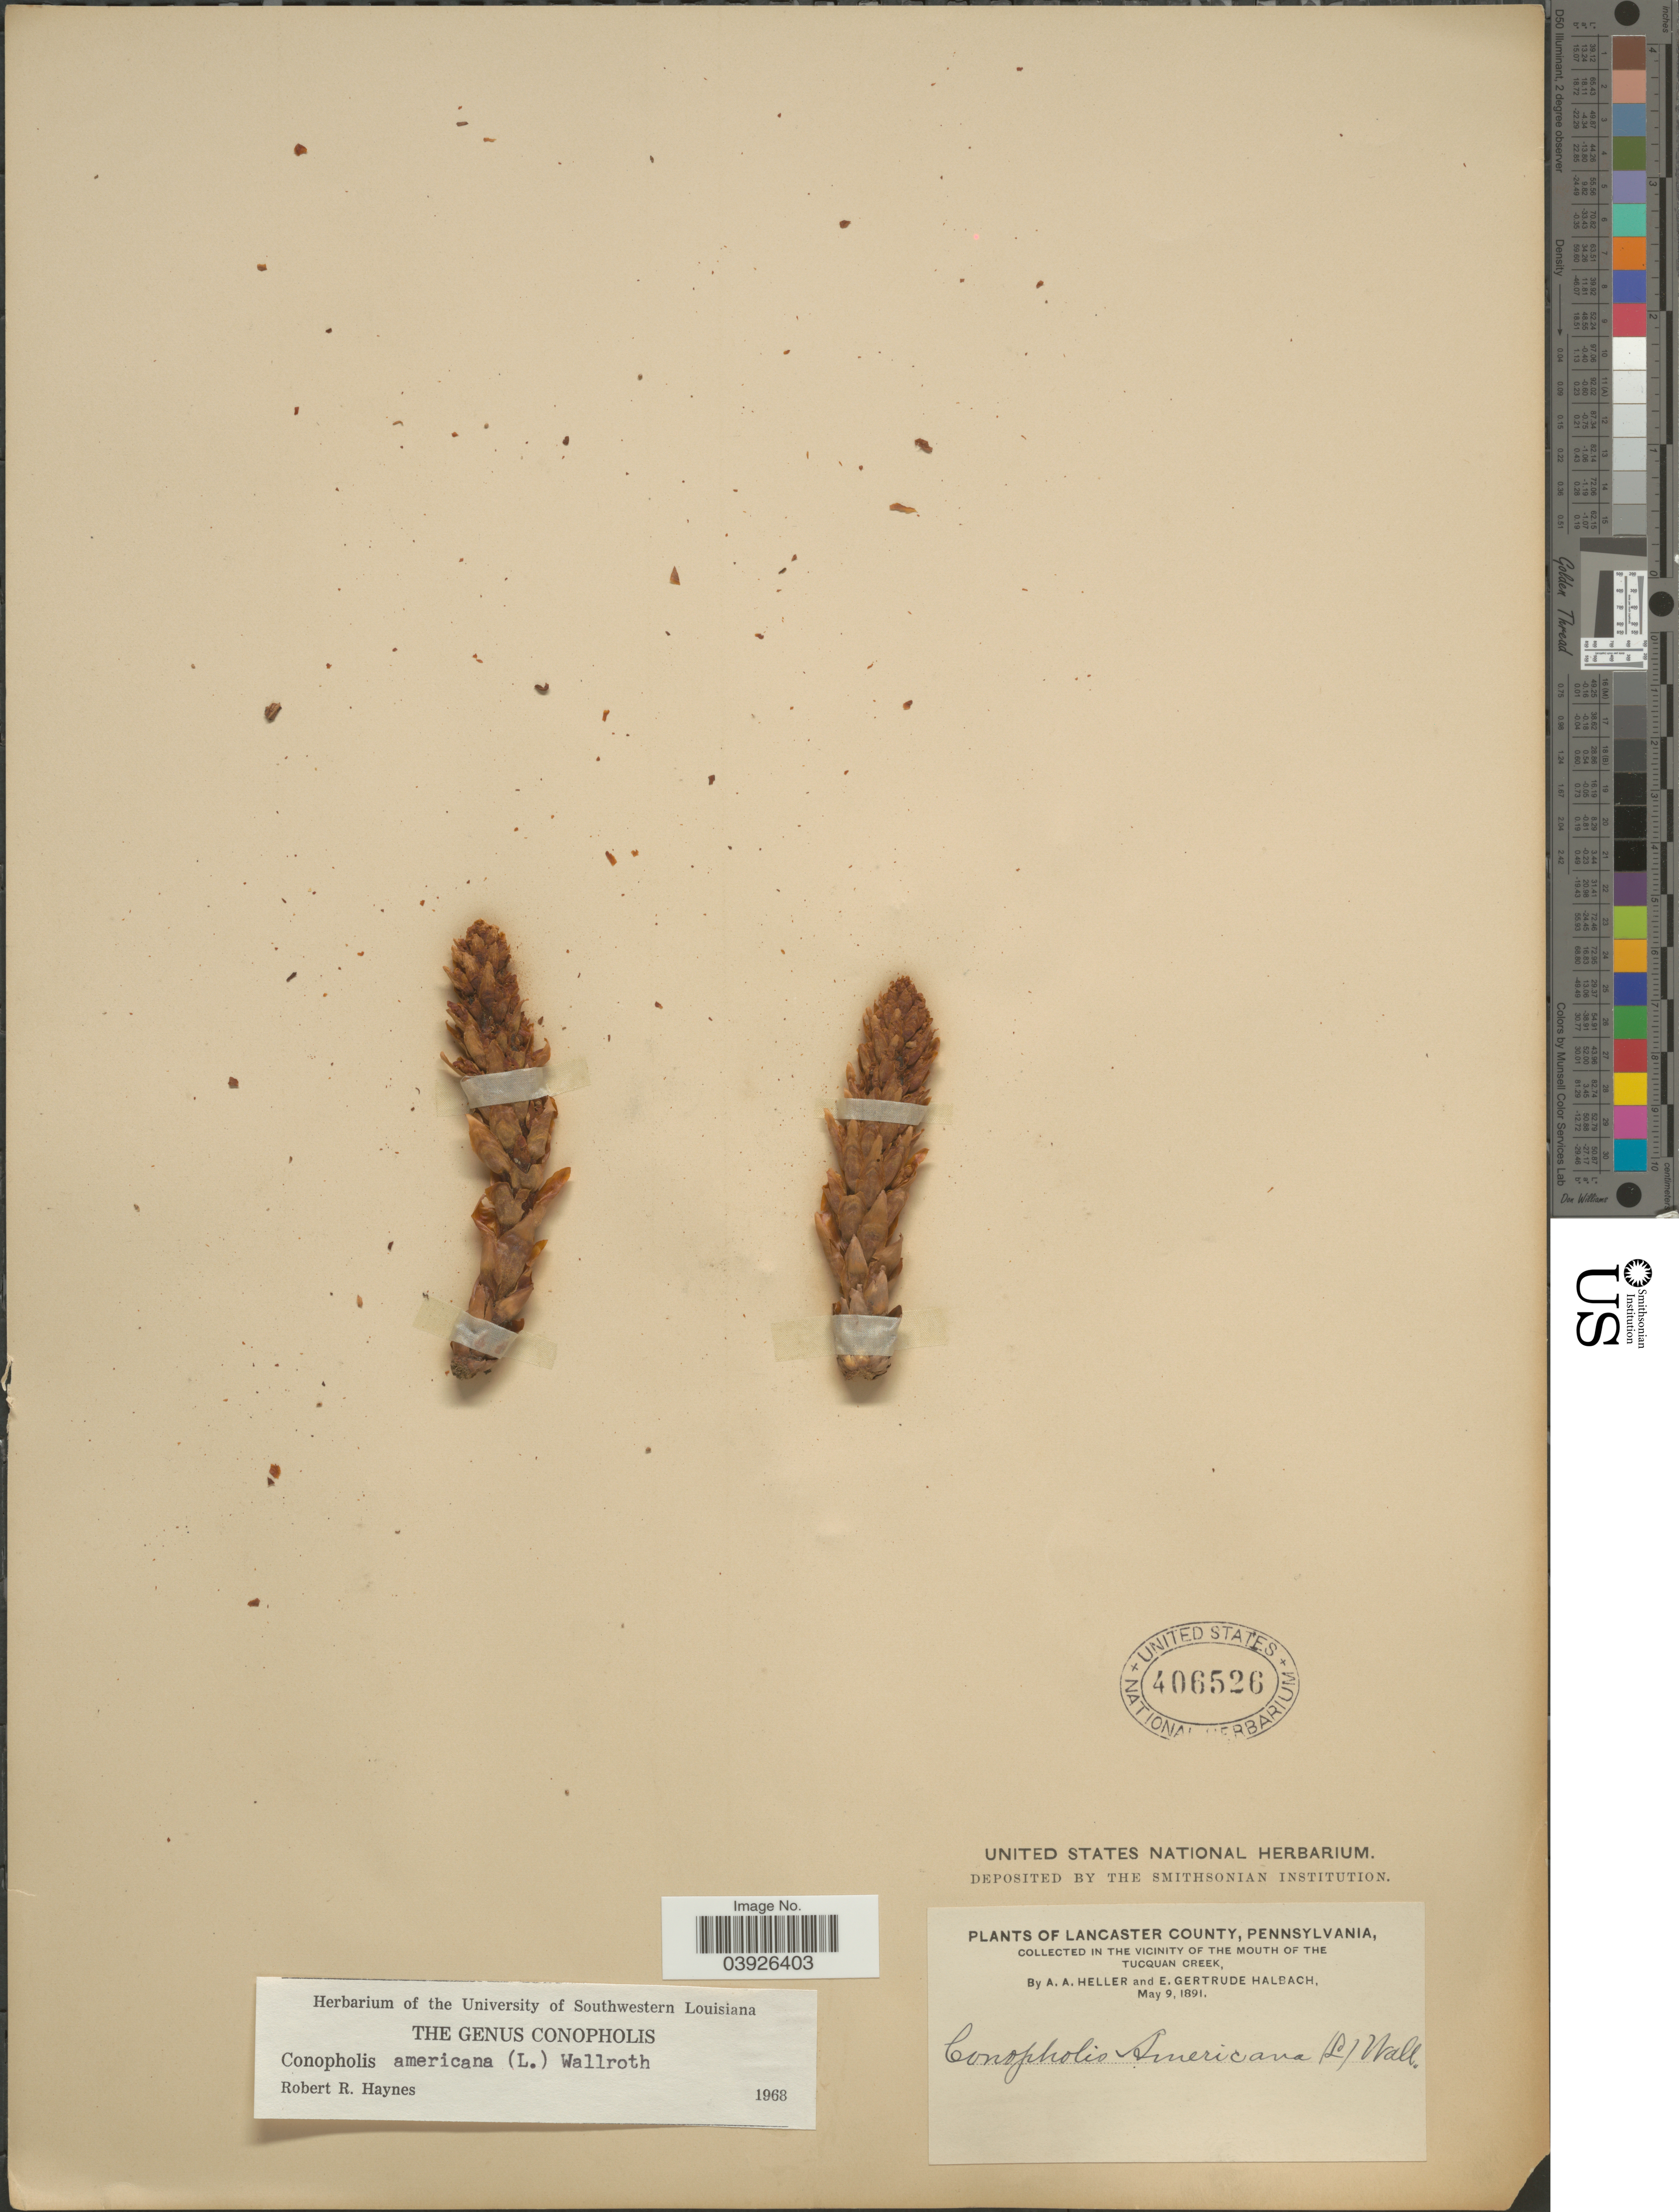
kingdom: Plantae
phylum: Tracheophyta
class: Magnoliopsida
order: Lamiales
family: Orobanchaceae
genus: Conopholis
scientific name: Conopholis americana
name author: (L. f.) Wallr.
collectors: A. A. Heller & E. G. Halbach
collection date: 1891-05-09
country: United States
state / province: Pennsylvania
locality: Lancaster County. In the Vicinity of the Mouth of the Tucquan Creek.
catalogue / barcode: US 406526